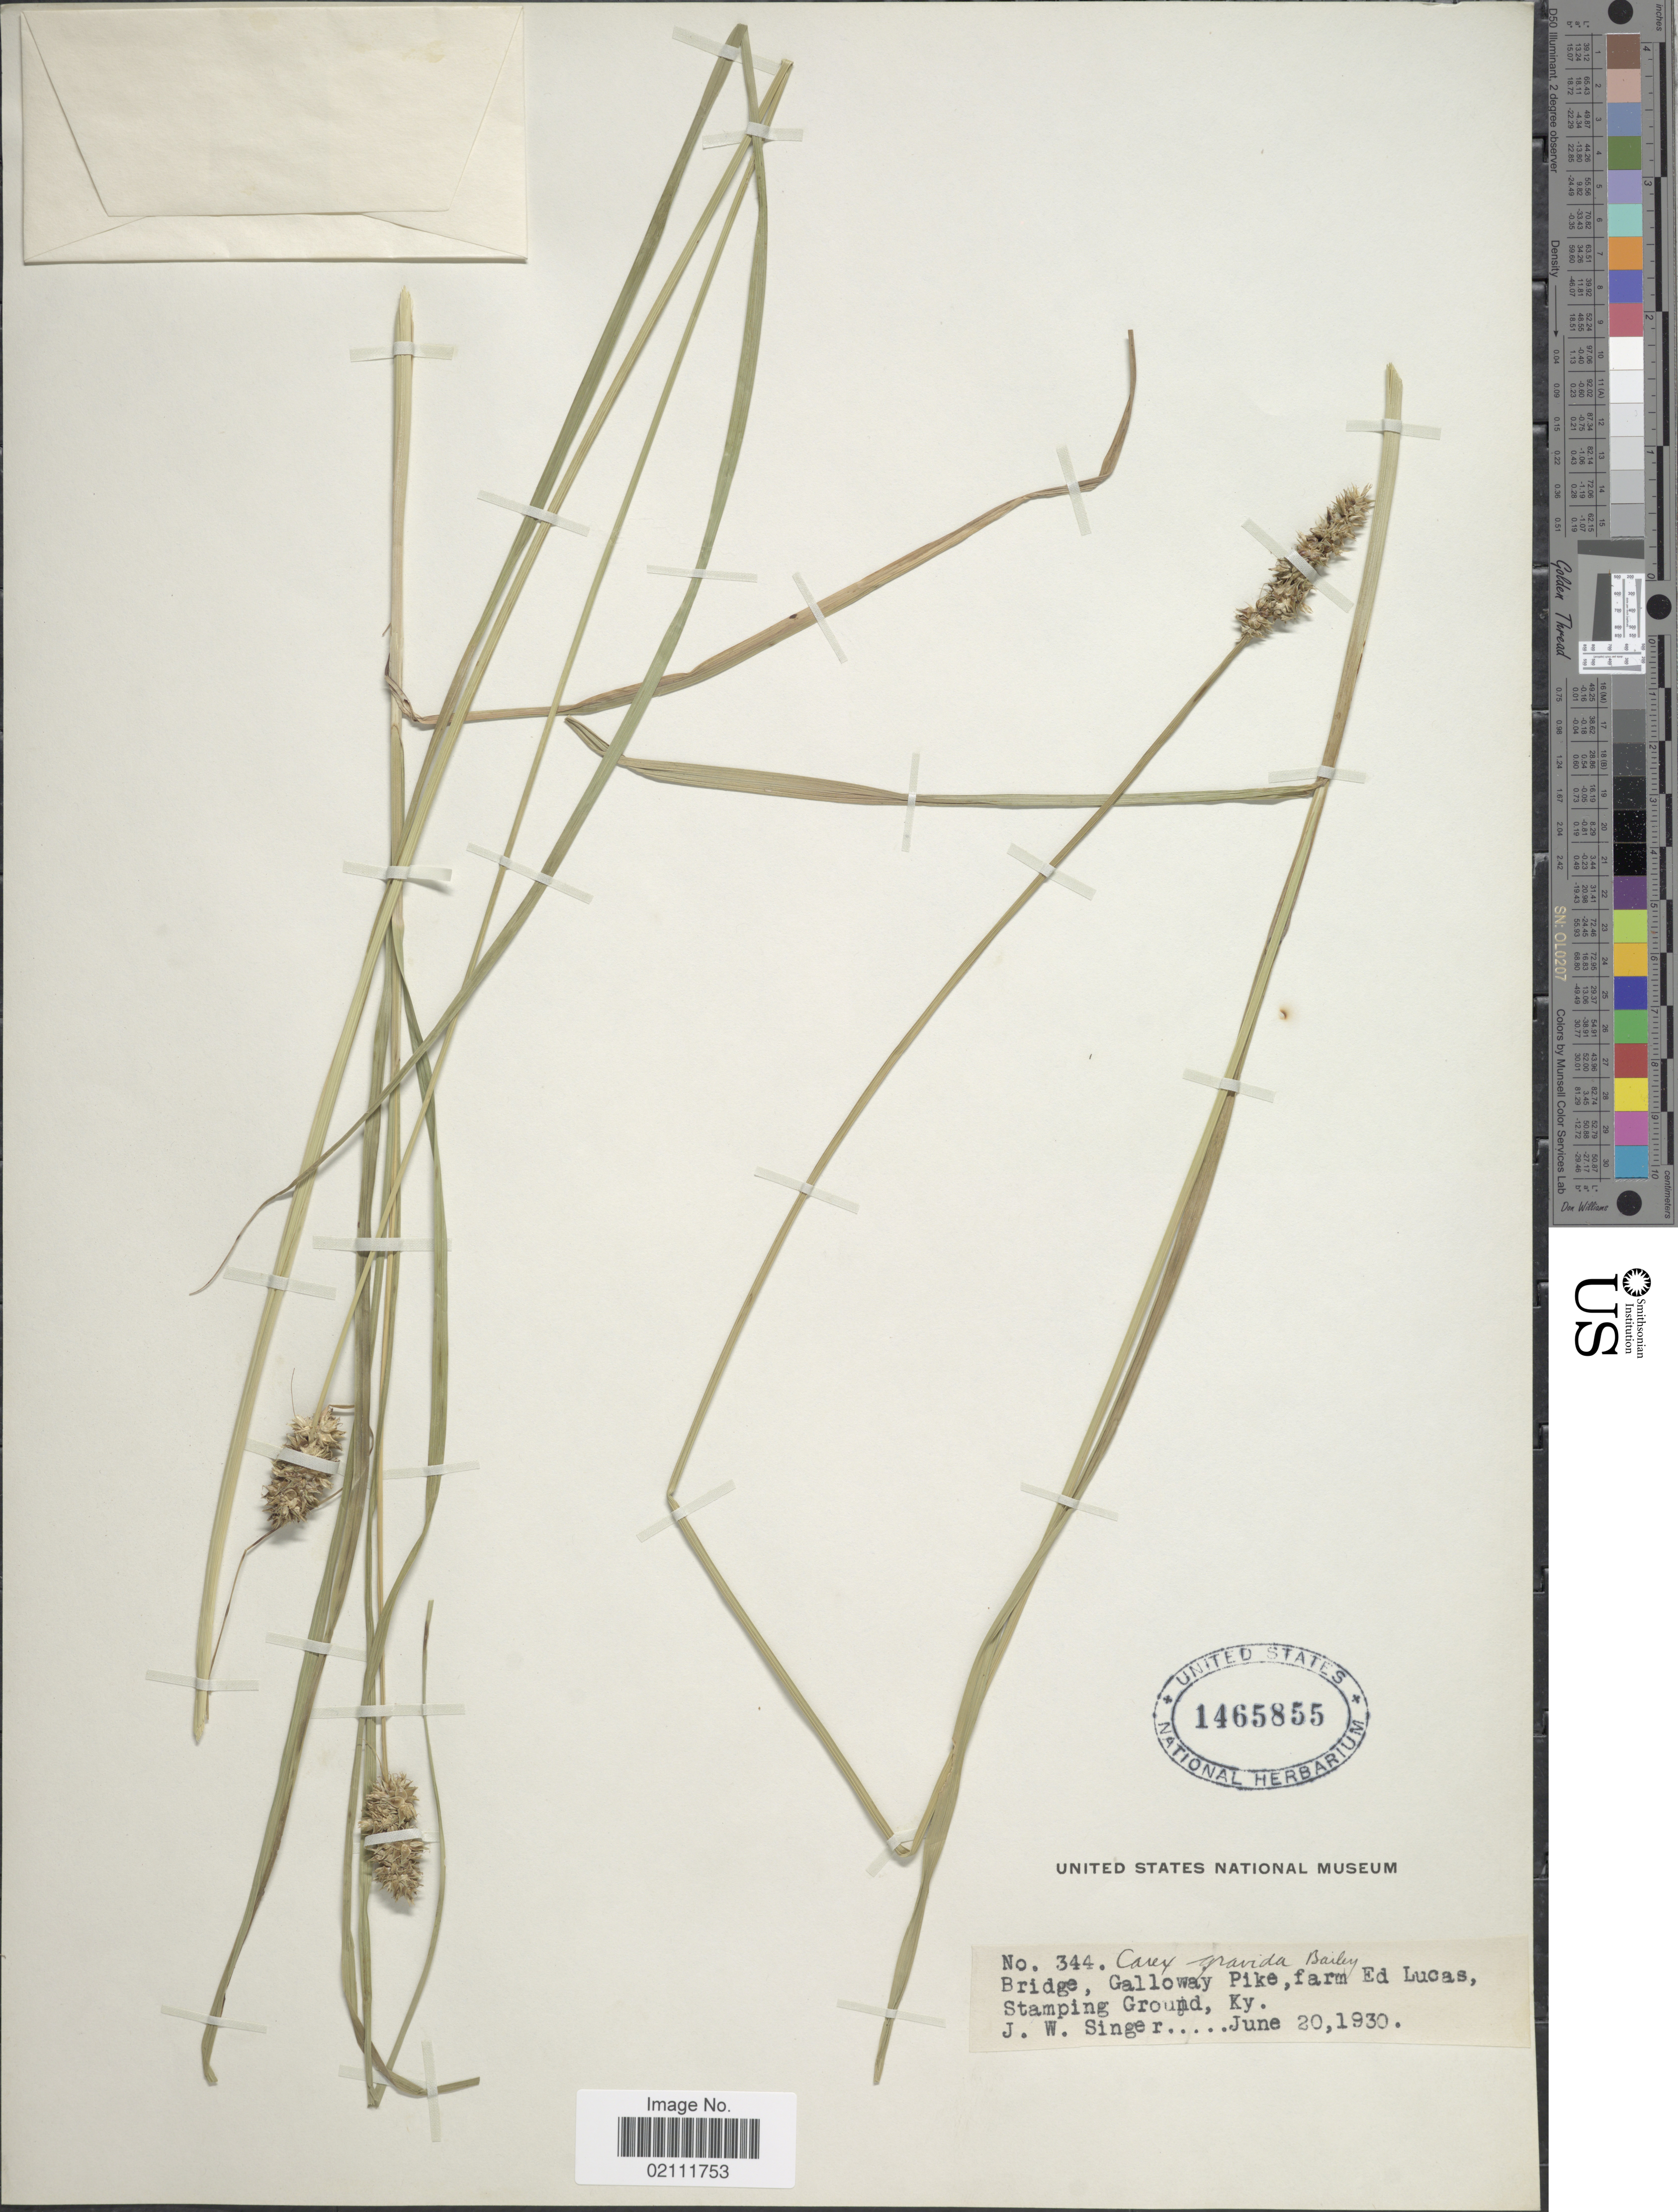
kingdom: Plantae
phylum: Tracheophyta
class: Liliopsida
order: Poales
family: Cyperaceae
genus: Carex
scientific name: Carex gravida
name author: L.H. Bailey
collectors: J. EW. Singer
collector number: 344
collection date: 1930-06-20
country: United States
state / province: Kentucky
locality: Bridge, Galloway Pike, farm Ed Lucas, Stamping Ground.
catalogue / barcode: US 1465855